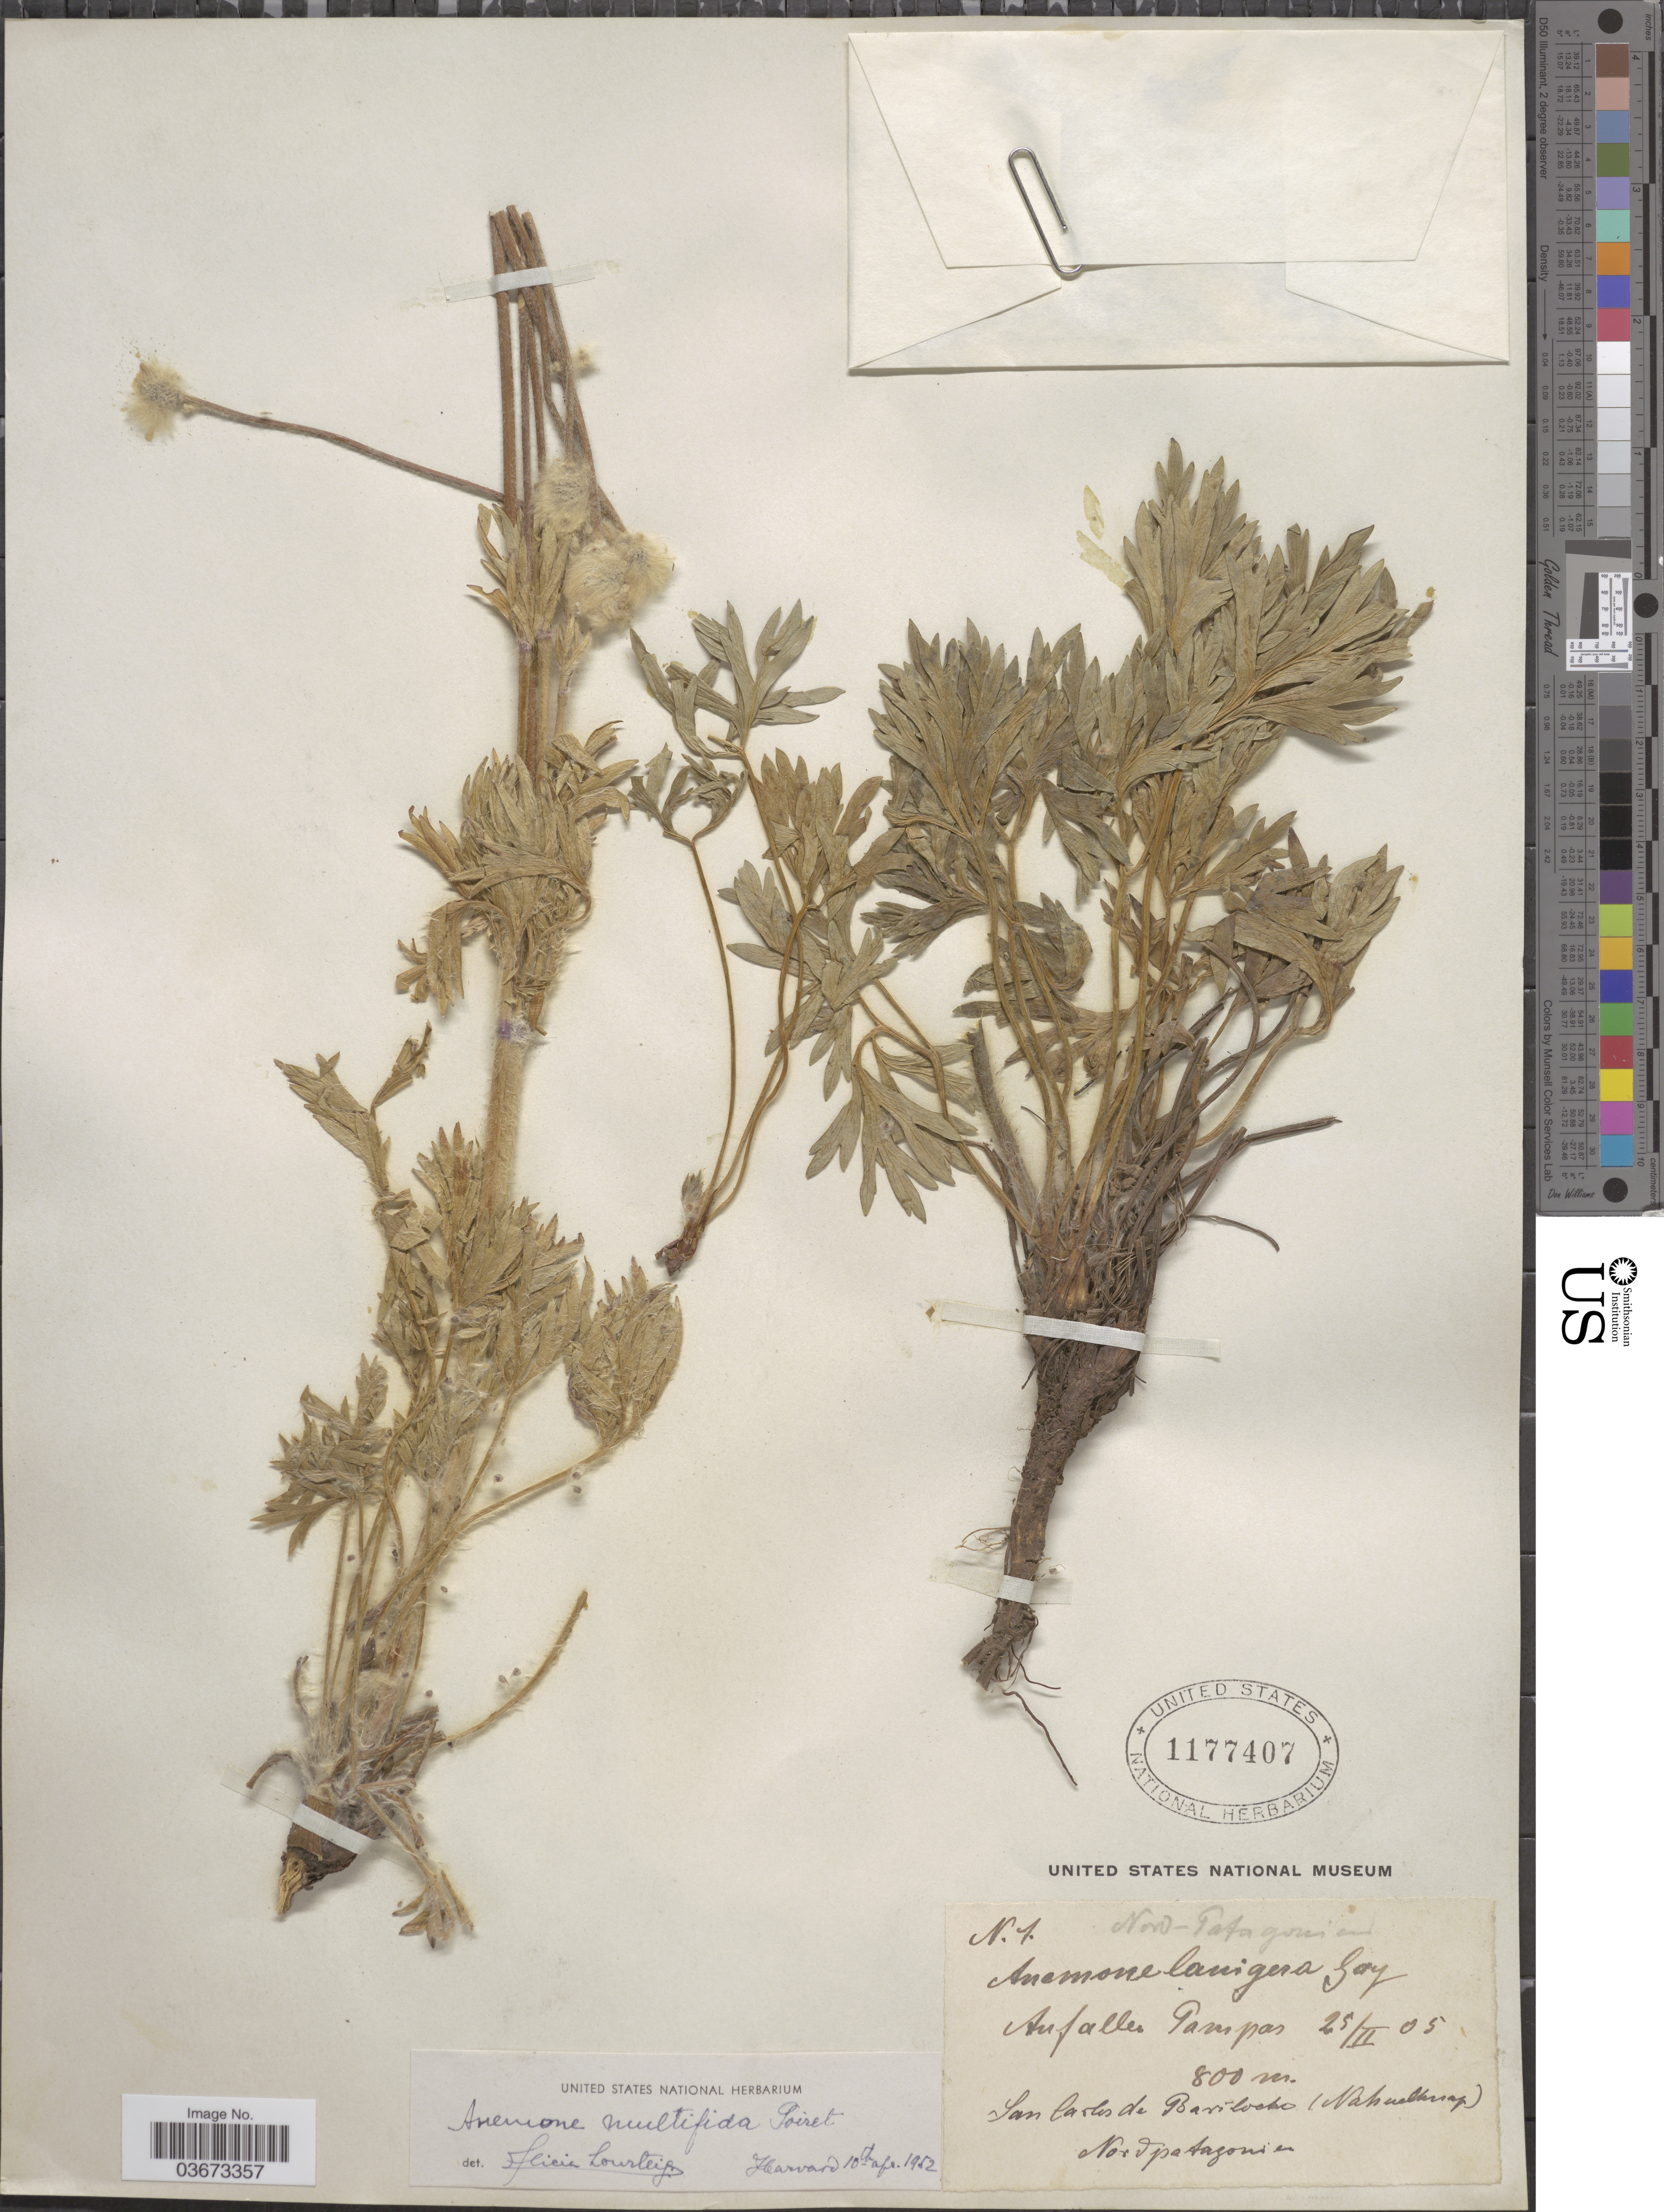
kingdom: Plantae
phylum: Tracheophyta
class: Magnoliopsida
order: Ranunculales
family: Ranunculaceae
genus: Anemone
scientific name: Anemone multifida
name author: Poir.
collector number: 1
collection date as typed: Transcribed d/m/y: 25/2/5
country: Argentina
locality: Nord-Patagonien. Aufalles [interpreted] Pampas. San Carlos de Baríloche (Nahuel Huapi). Nordpatagonien.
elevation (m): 800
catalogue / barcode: US 1177407